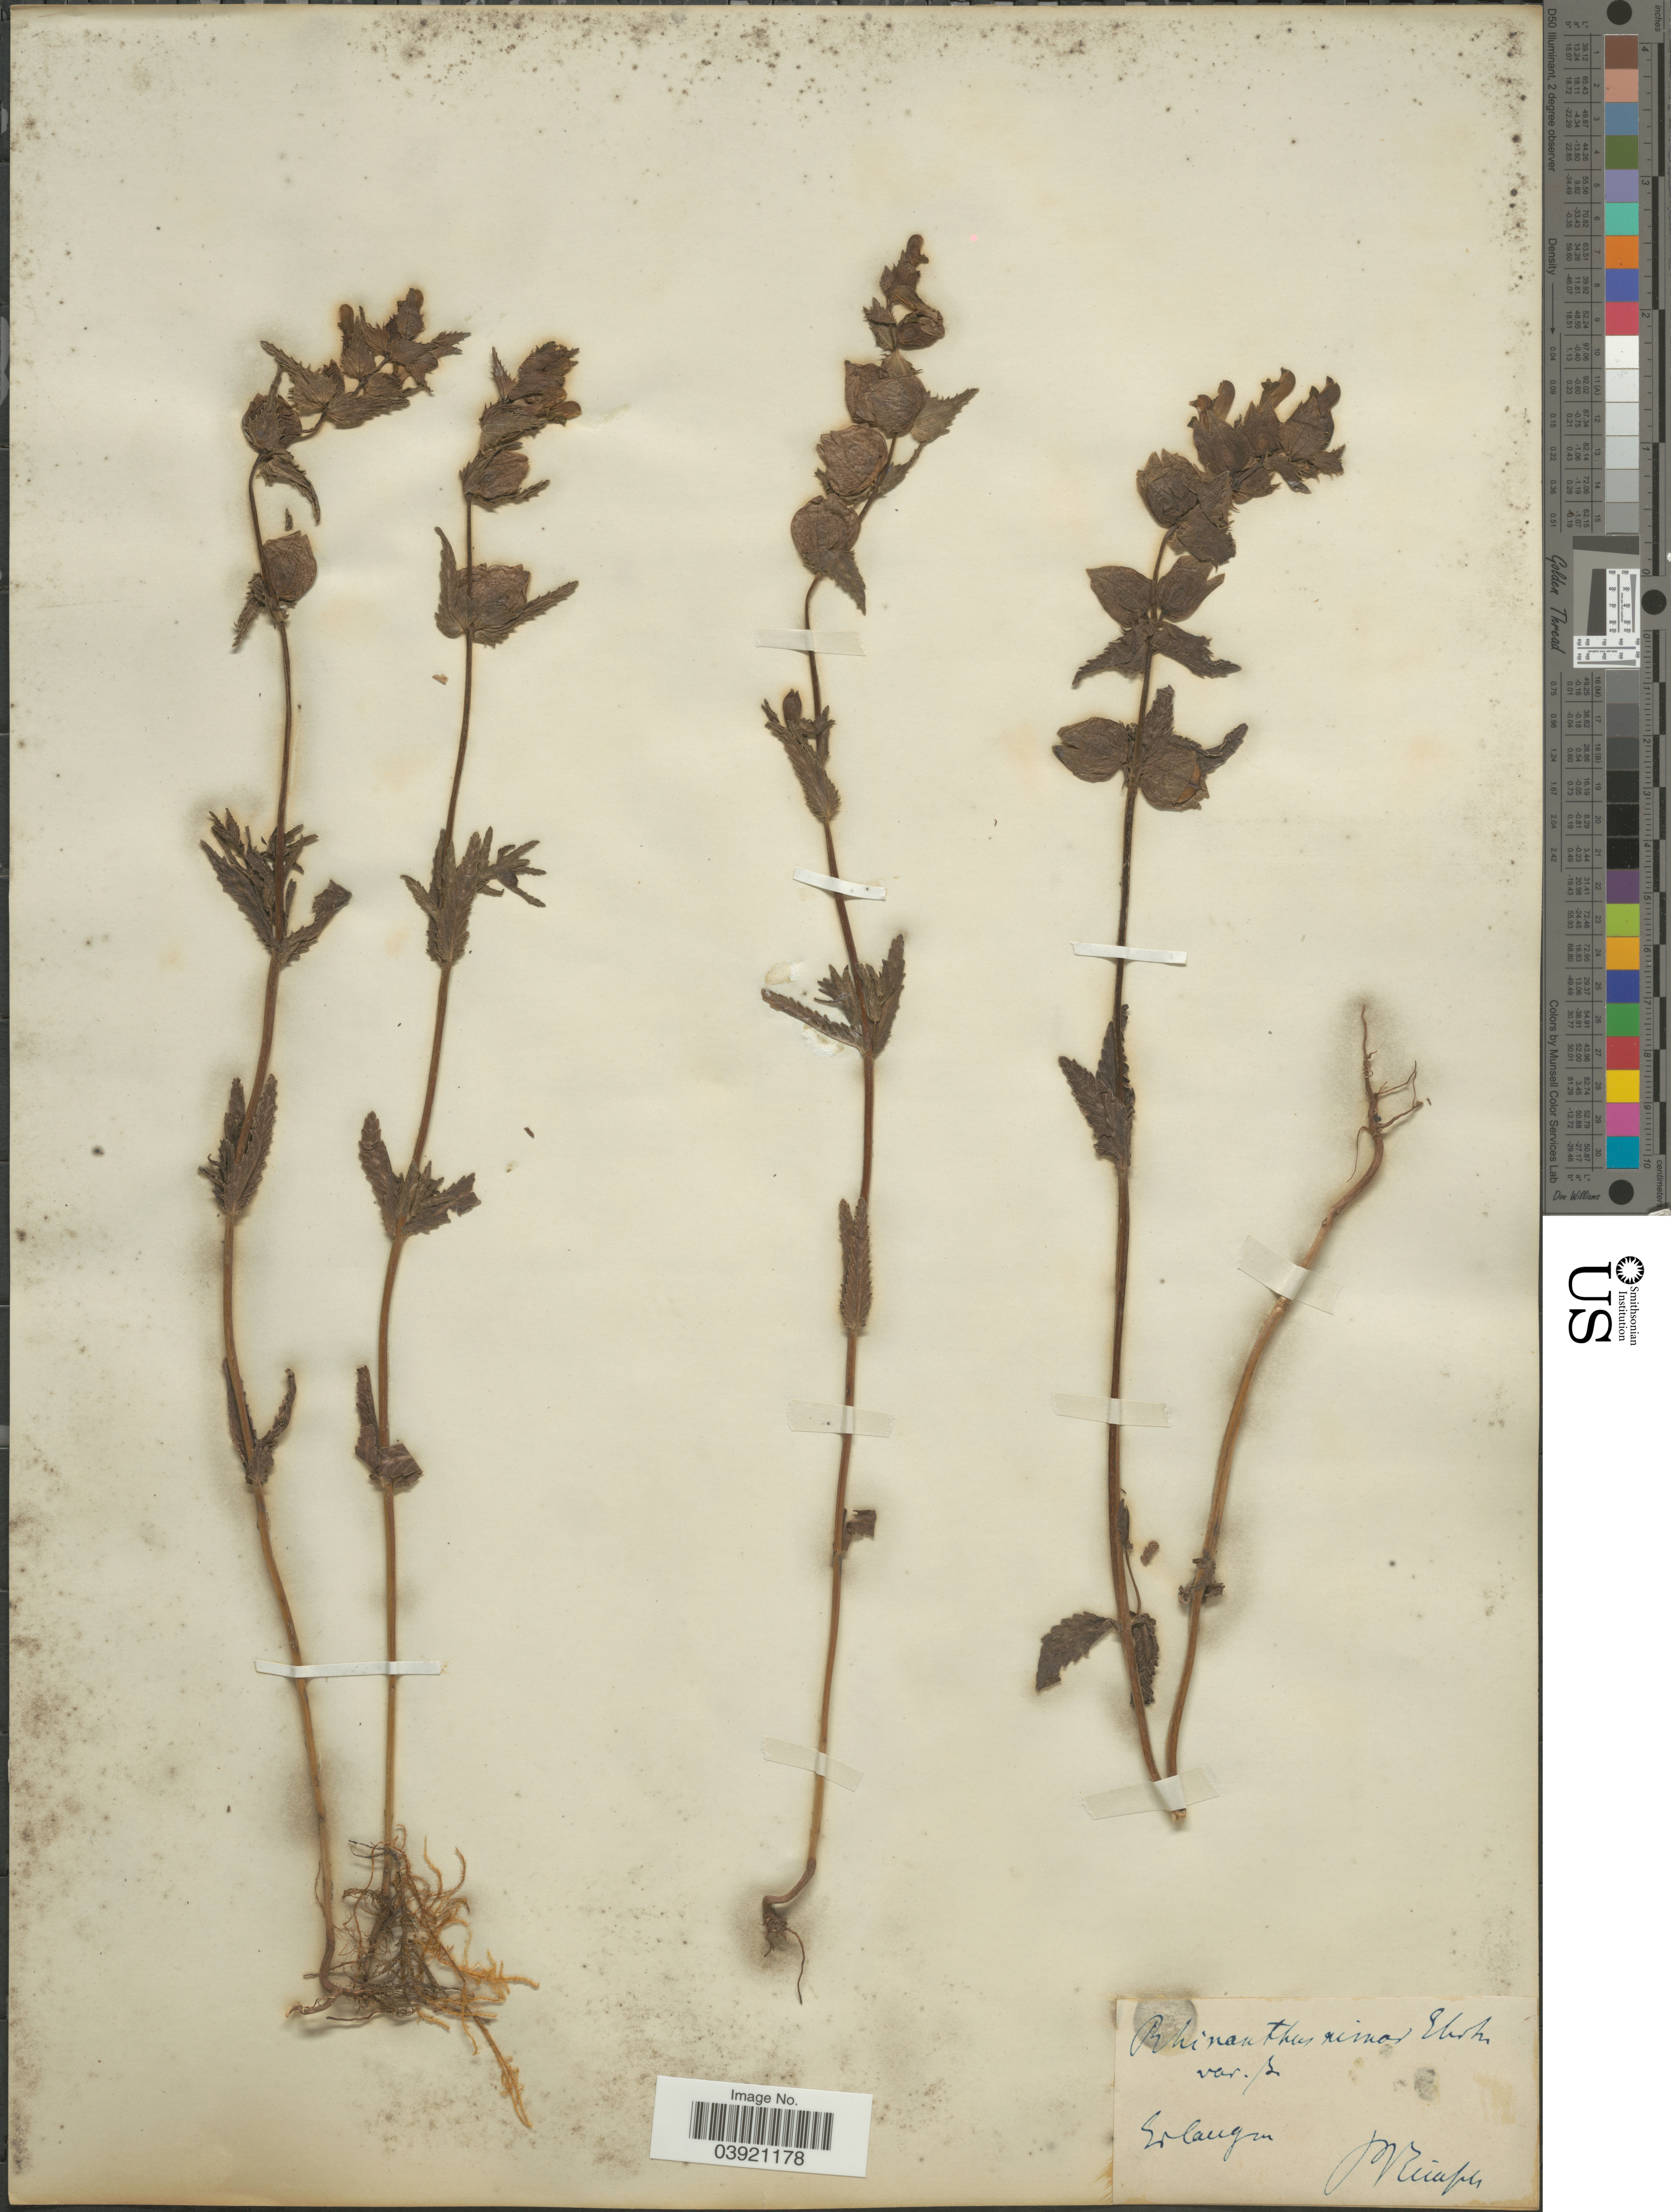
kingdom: Plantae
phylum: Tracheophyta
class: Magnoliopsida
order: Lamiales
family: Orobanchaceae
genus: Rhinanthus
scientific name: Rhinanthus minor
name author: L.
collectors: P. Reinsch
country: Germany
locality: Erlangen.